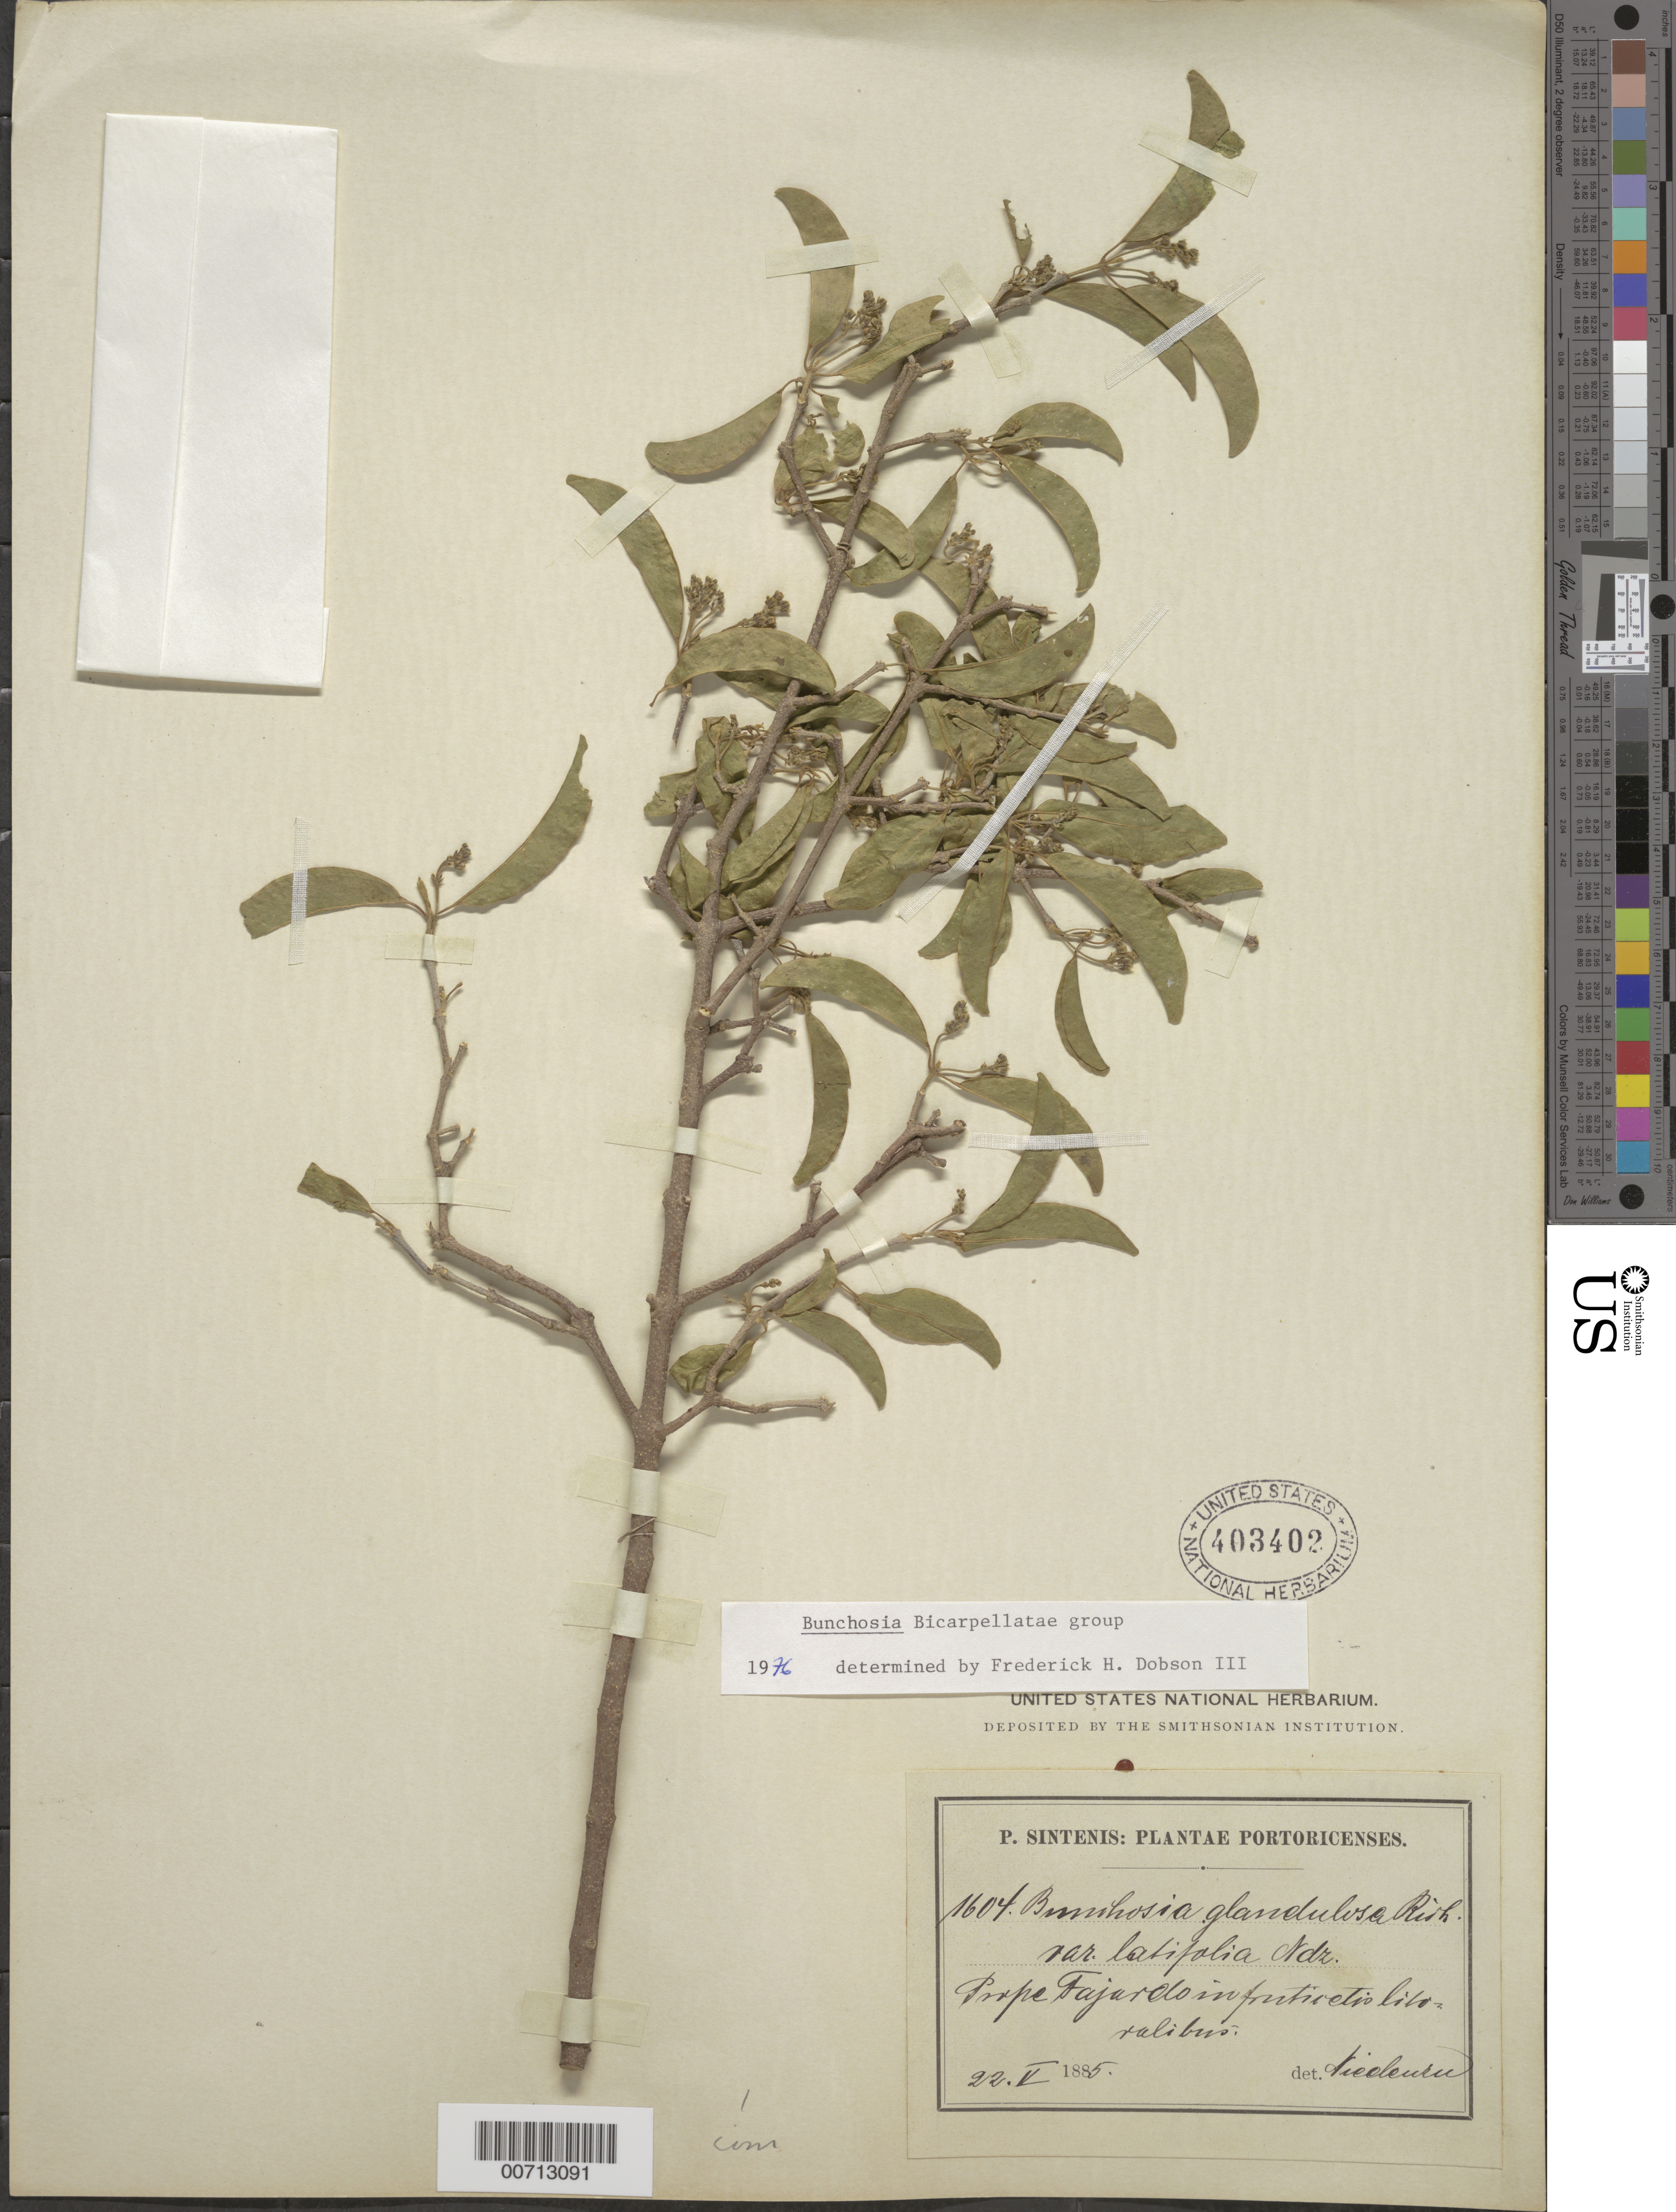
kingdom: Plantae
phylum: Tracheophyta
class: Magnoliopsida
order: Malpighiales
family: Malpighiaceae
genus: Bunchosia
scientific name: Bunchosia glandulosa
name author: (Cav.) Rich. ex Juss.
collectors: P. Sintenis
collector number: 1604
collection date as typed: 22 May 1885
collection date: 1885-05-22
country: Puerto Rico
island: Greater Antilles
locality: Prope Fajardo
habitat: In fruticetis litoralibus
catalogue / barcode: US 403402